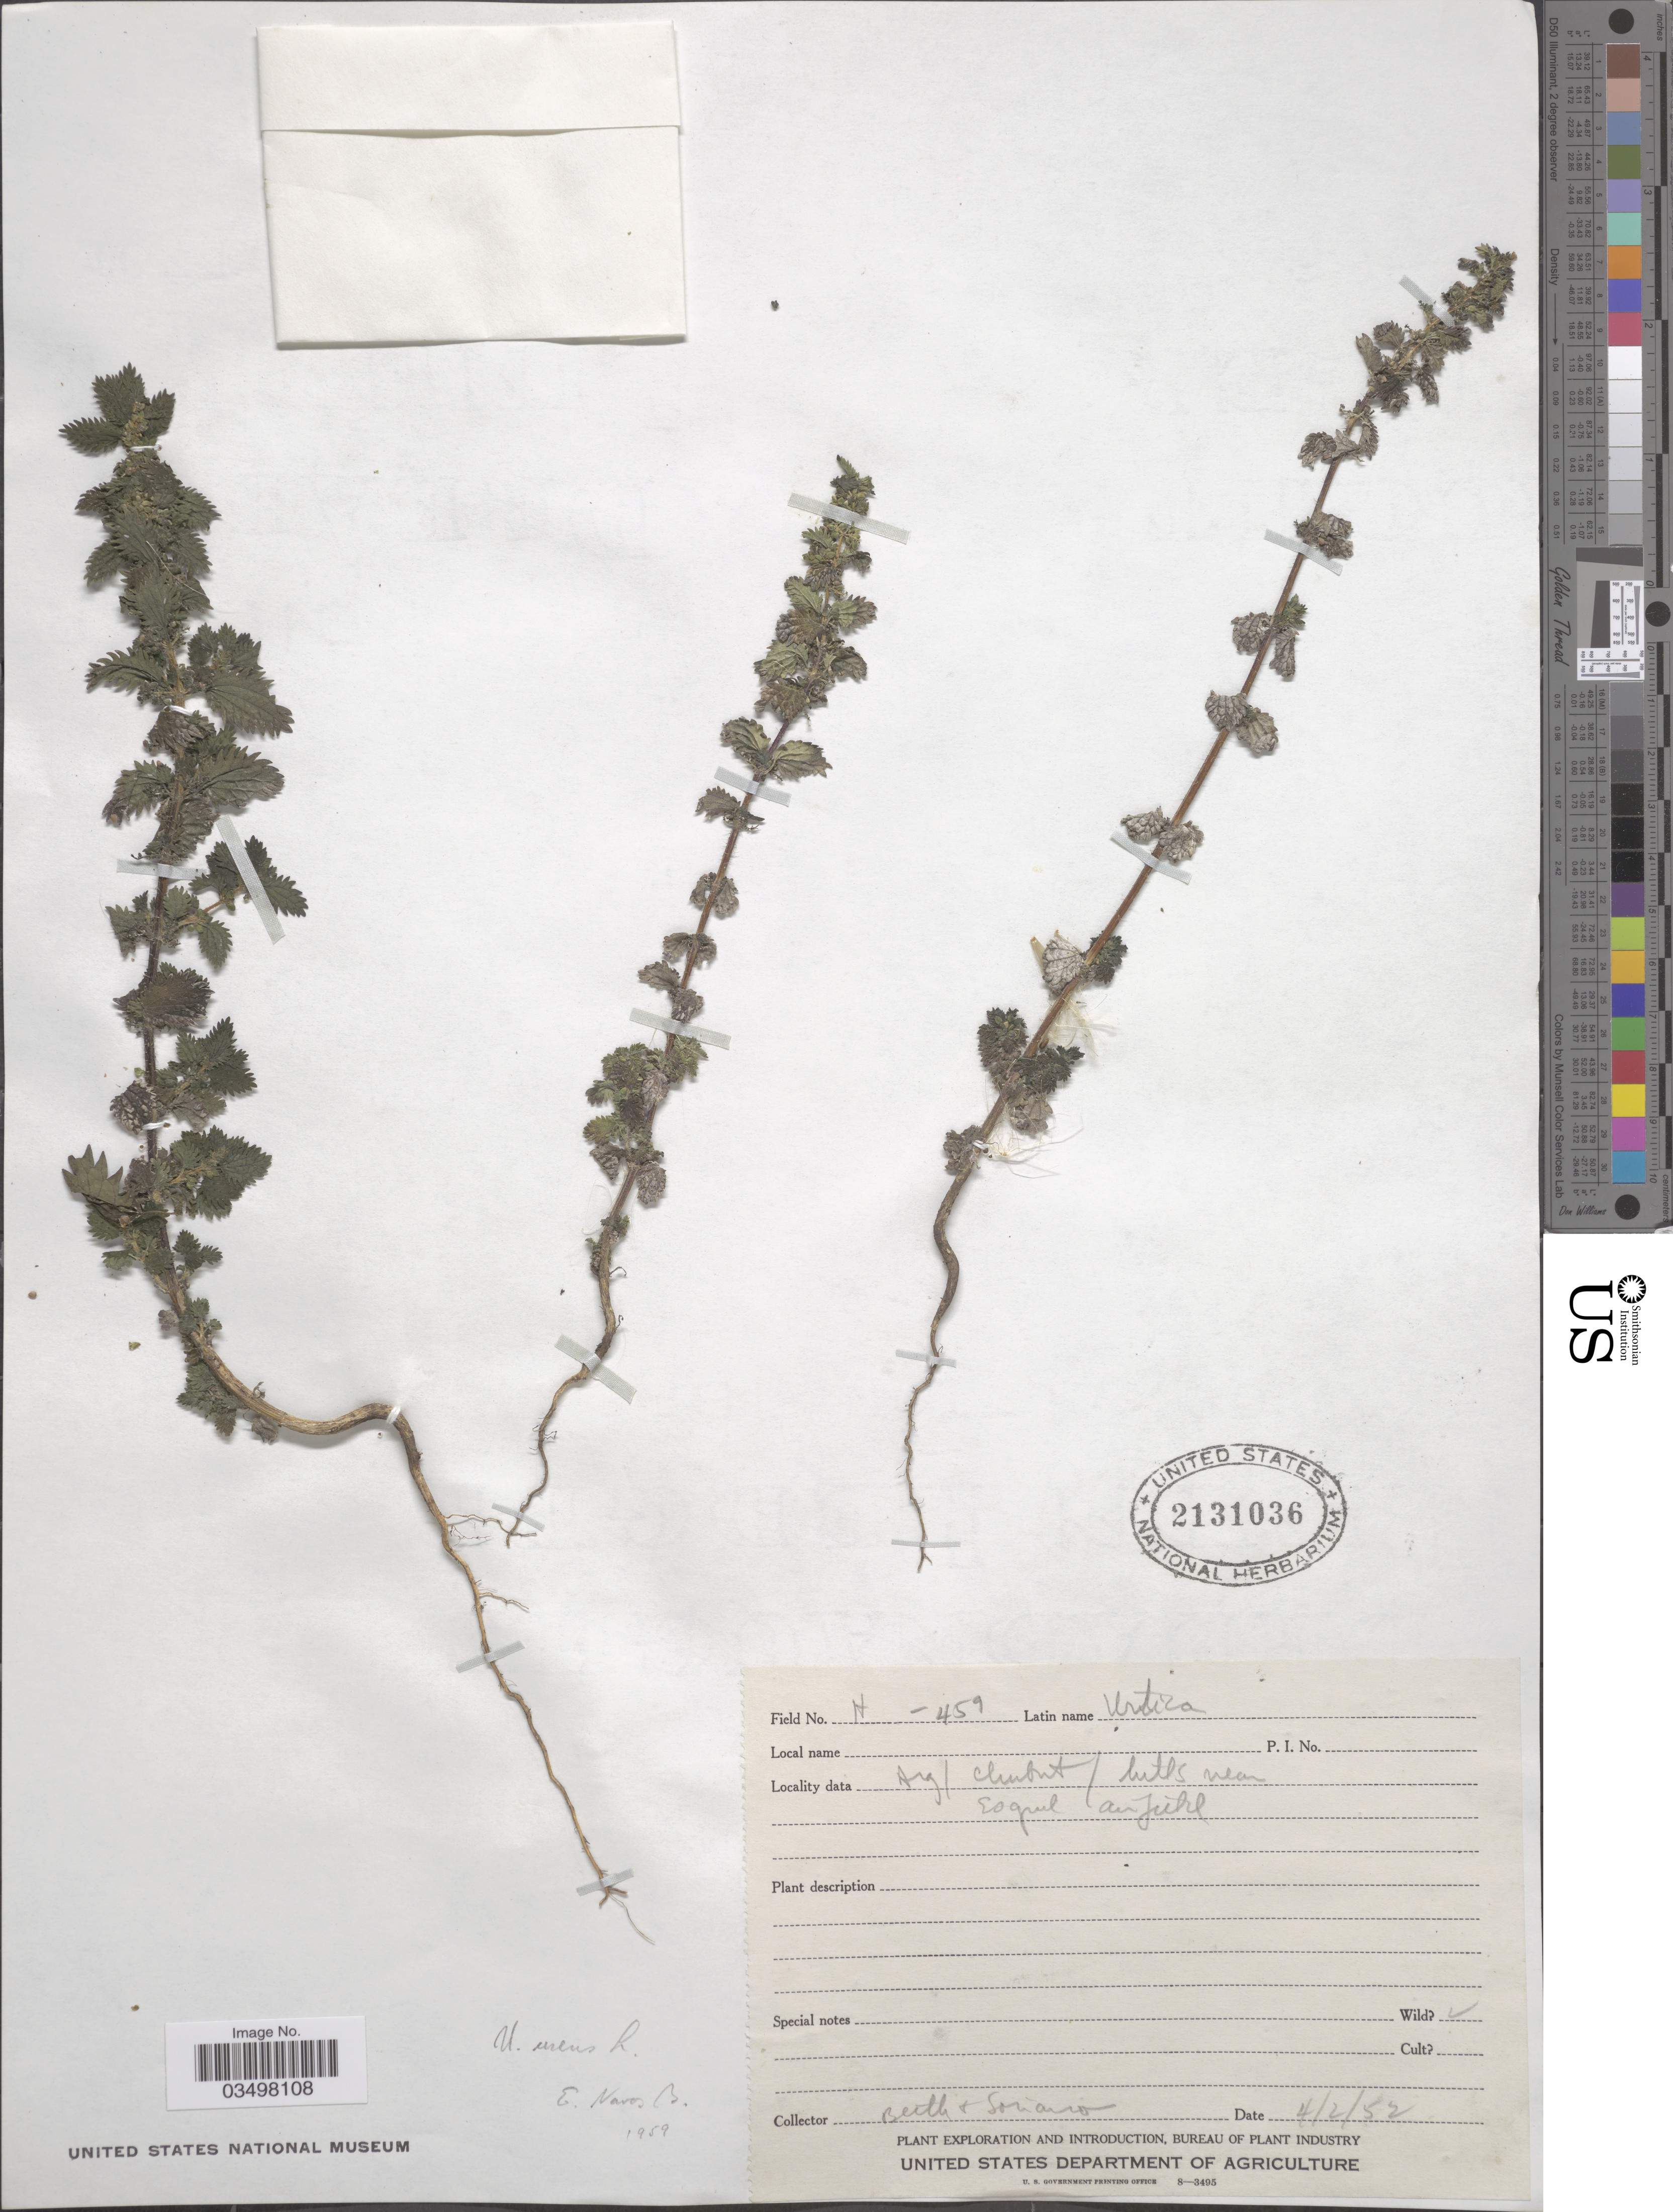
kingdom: Plantae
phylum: Tracheophyta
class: Magnoliopsida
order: Rosales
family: Urticaceae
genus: Urtica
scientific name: Urtica urens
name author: L.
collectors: Berth. & -. Soriano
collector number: H-459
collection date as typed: Transcribed d/m/y: 4/2/52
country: Argentina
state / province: Chubut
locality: Hills near Esquel Anjulil*.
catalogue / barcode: US 2131036